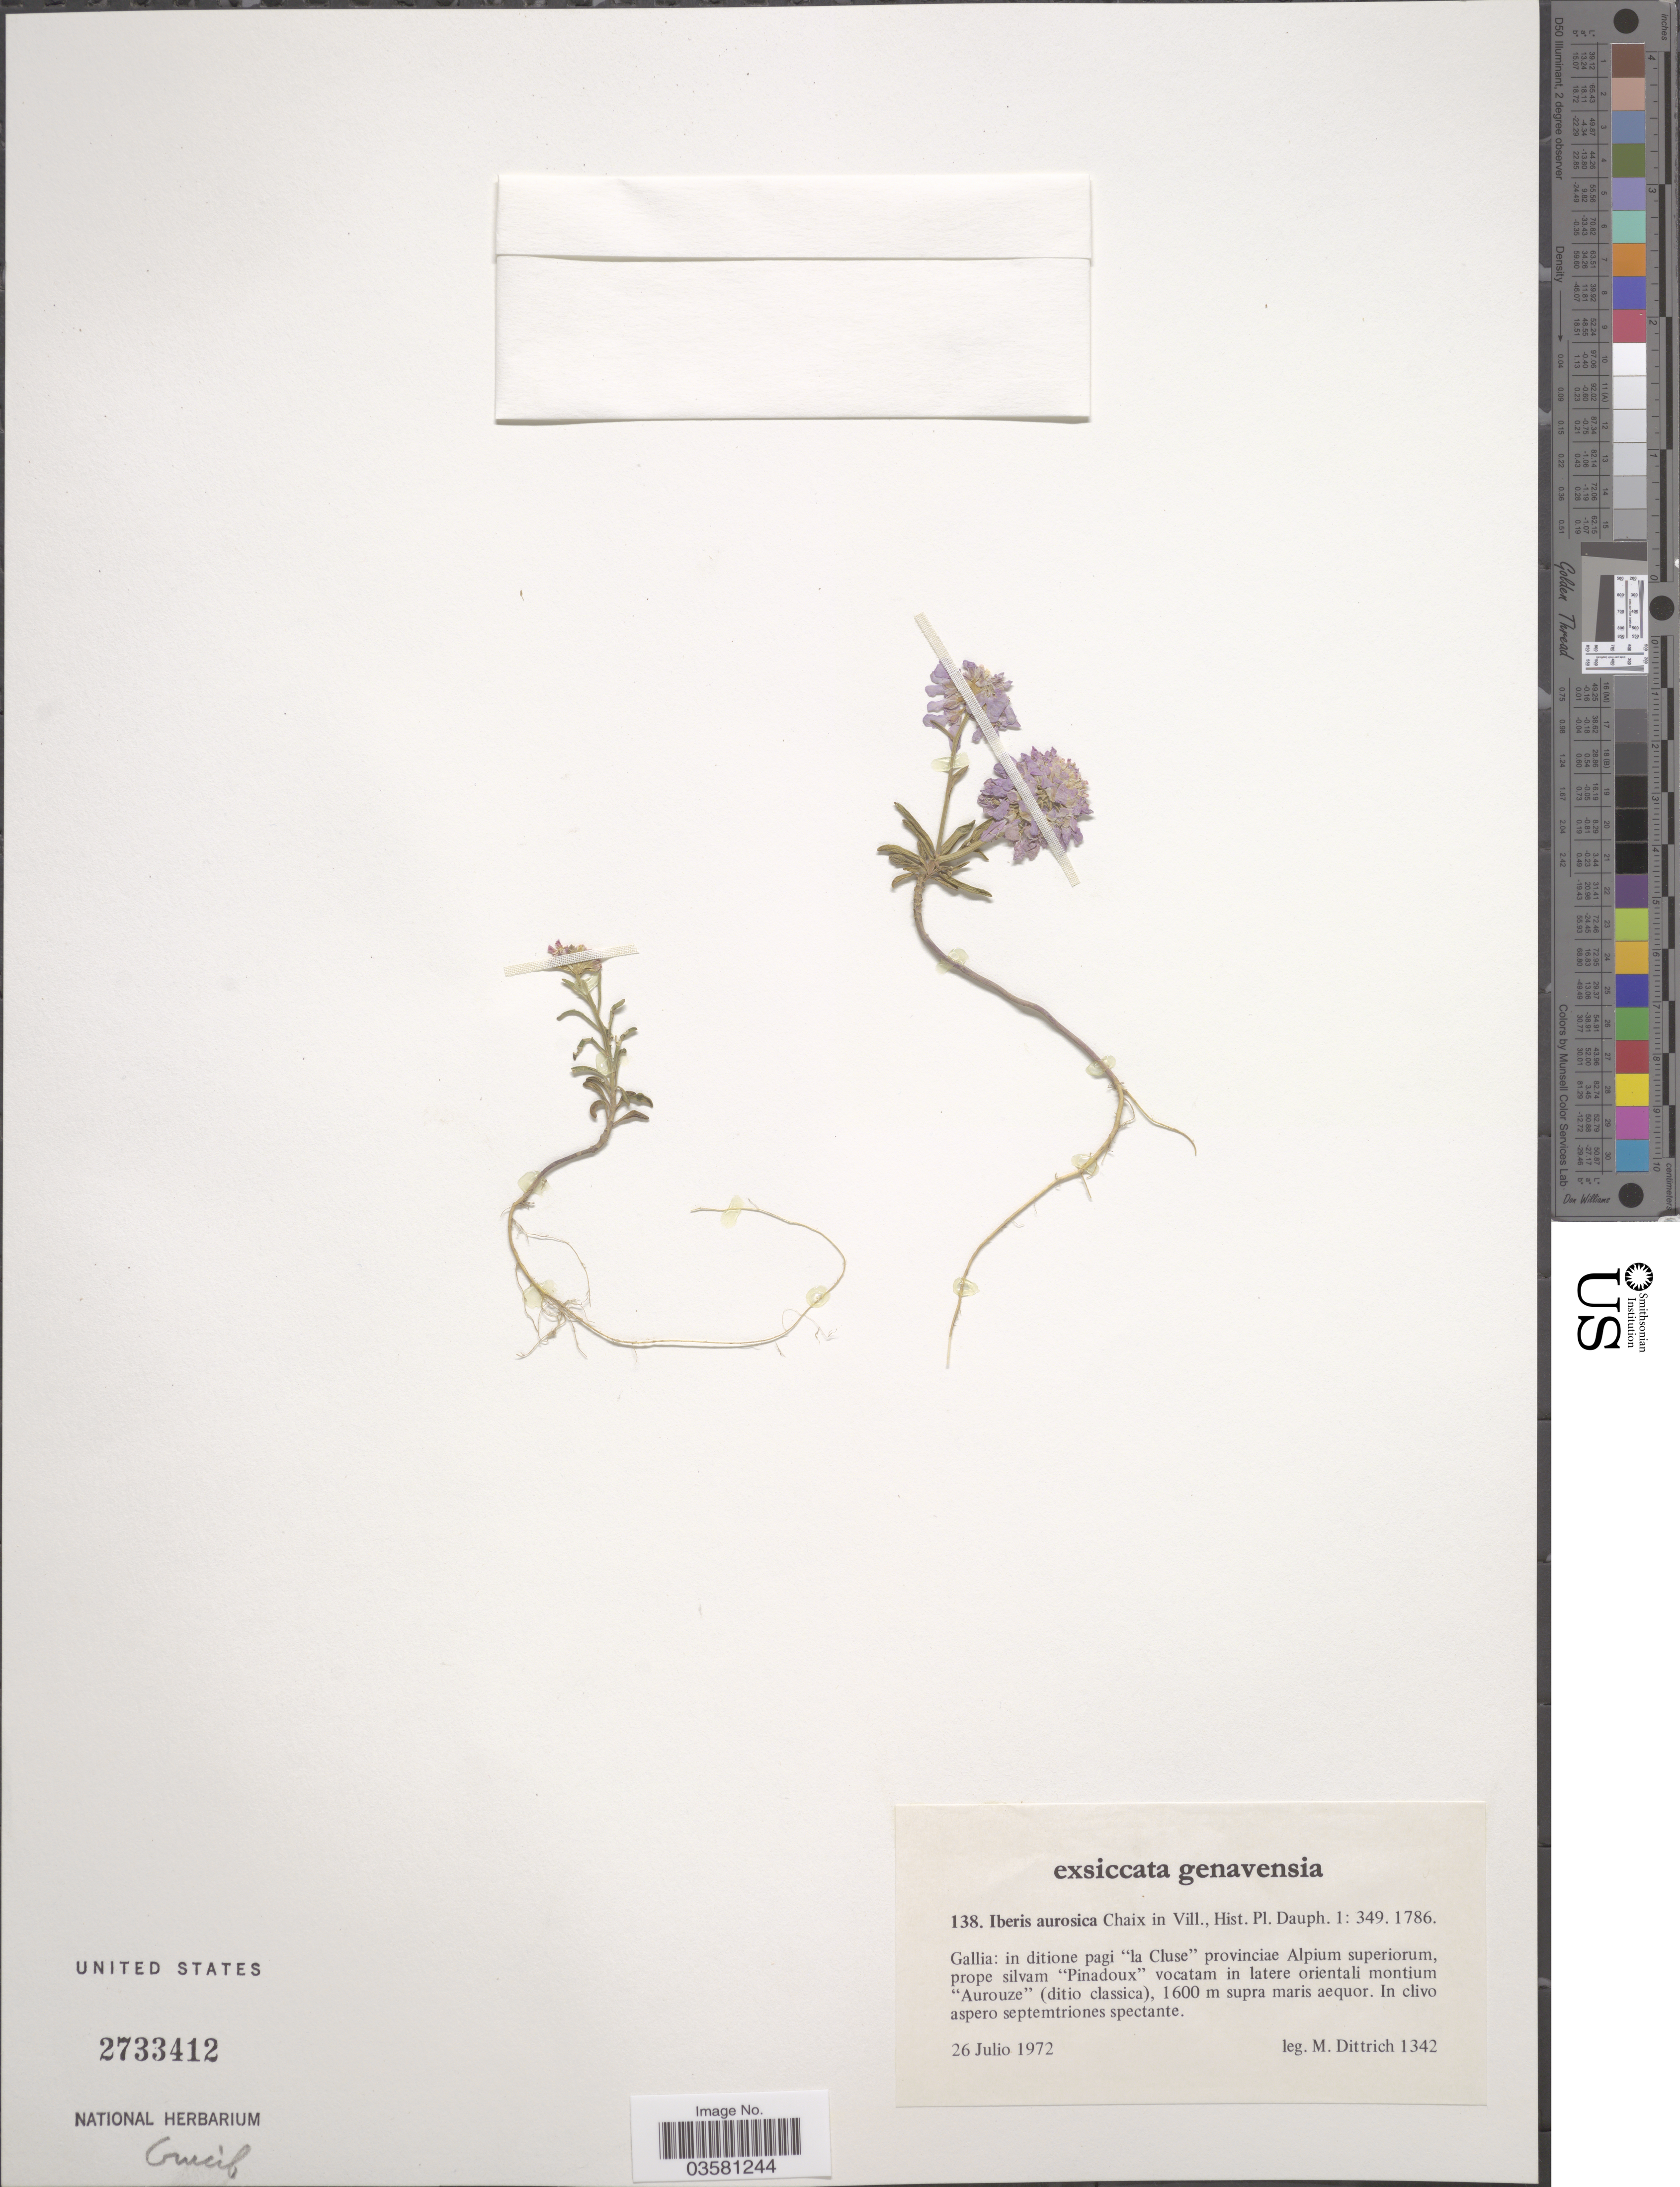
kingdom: Plantae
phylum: Tracheophyta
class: Magnoliopsida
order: Brassicales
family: Brassicaceae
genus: Iberis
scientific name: Iberis aurosica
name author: Chaix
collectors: M. Dittrich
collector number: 1342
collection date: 1972-07-26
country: France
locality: Gallia: in ditione pagi "la Cluse" provinciae Alpium superiorum prope silvam "Pinadoux" vocatam in latere orientali montium "Aurouze" (ditio classica).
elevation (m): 1600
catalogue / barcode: US 2733412